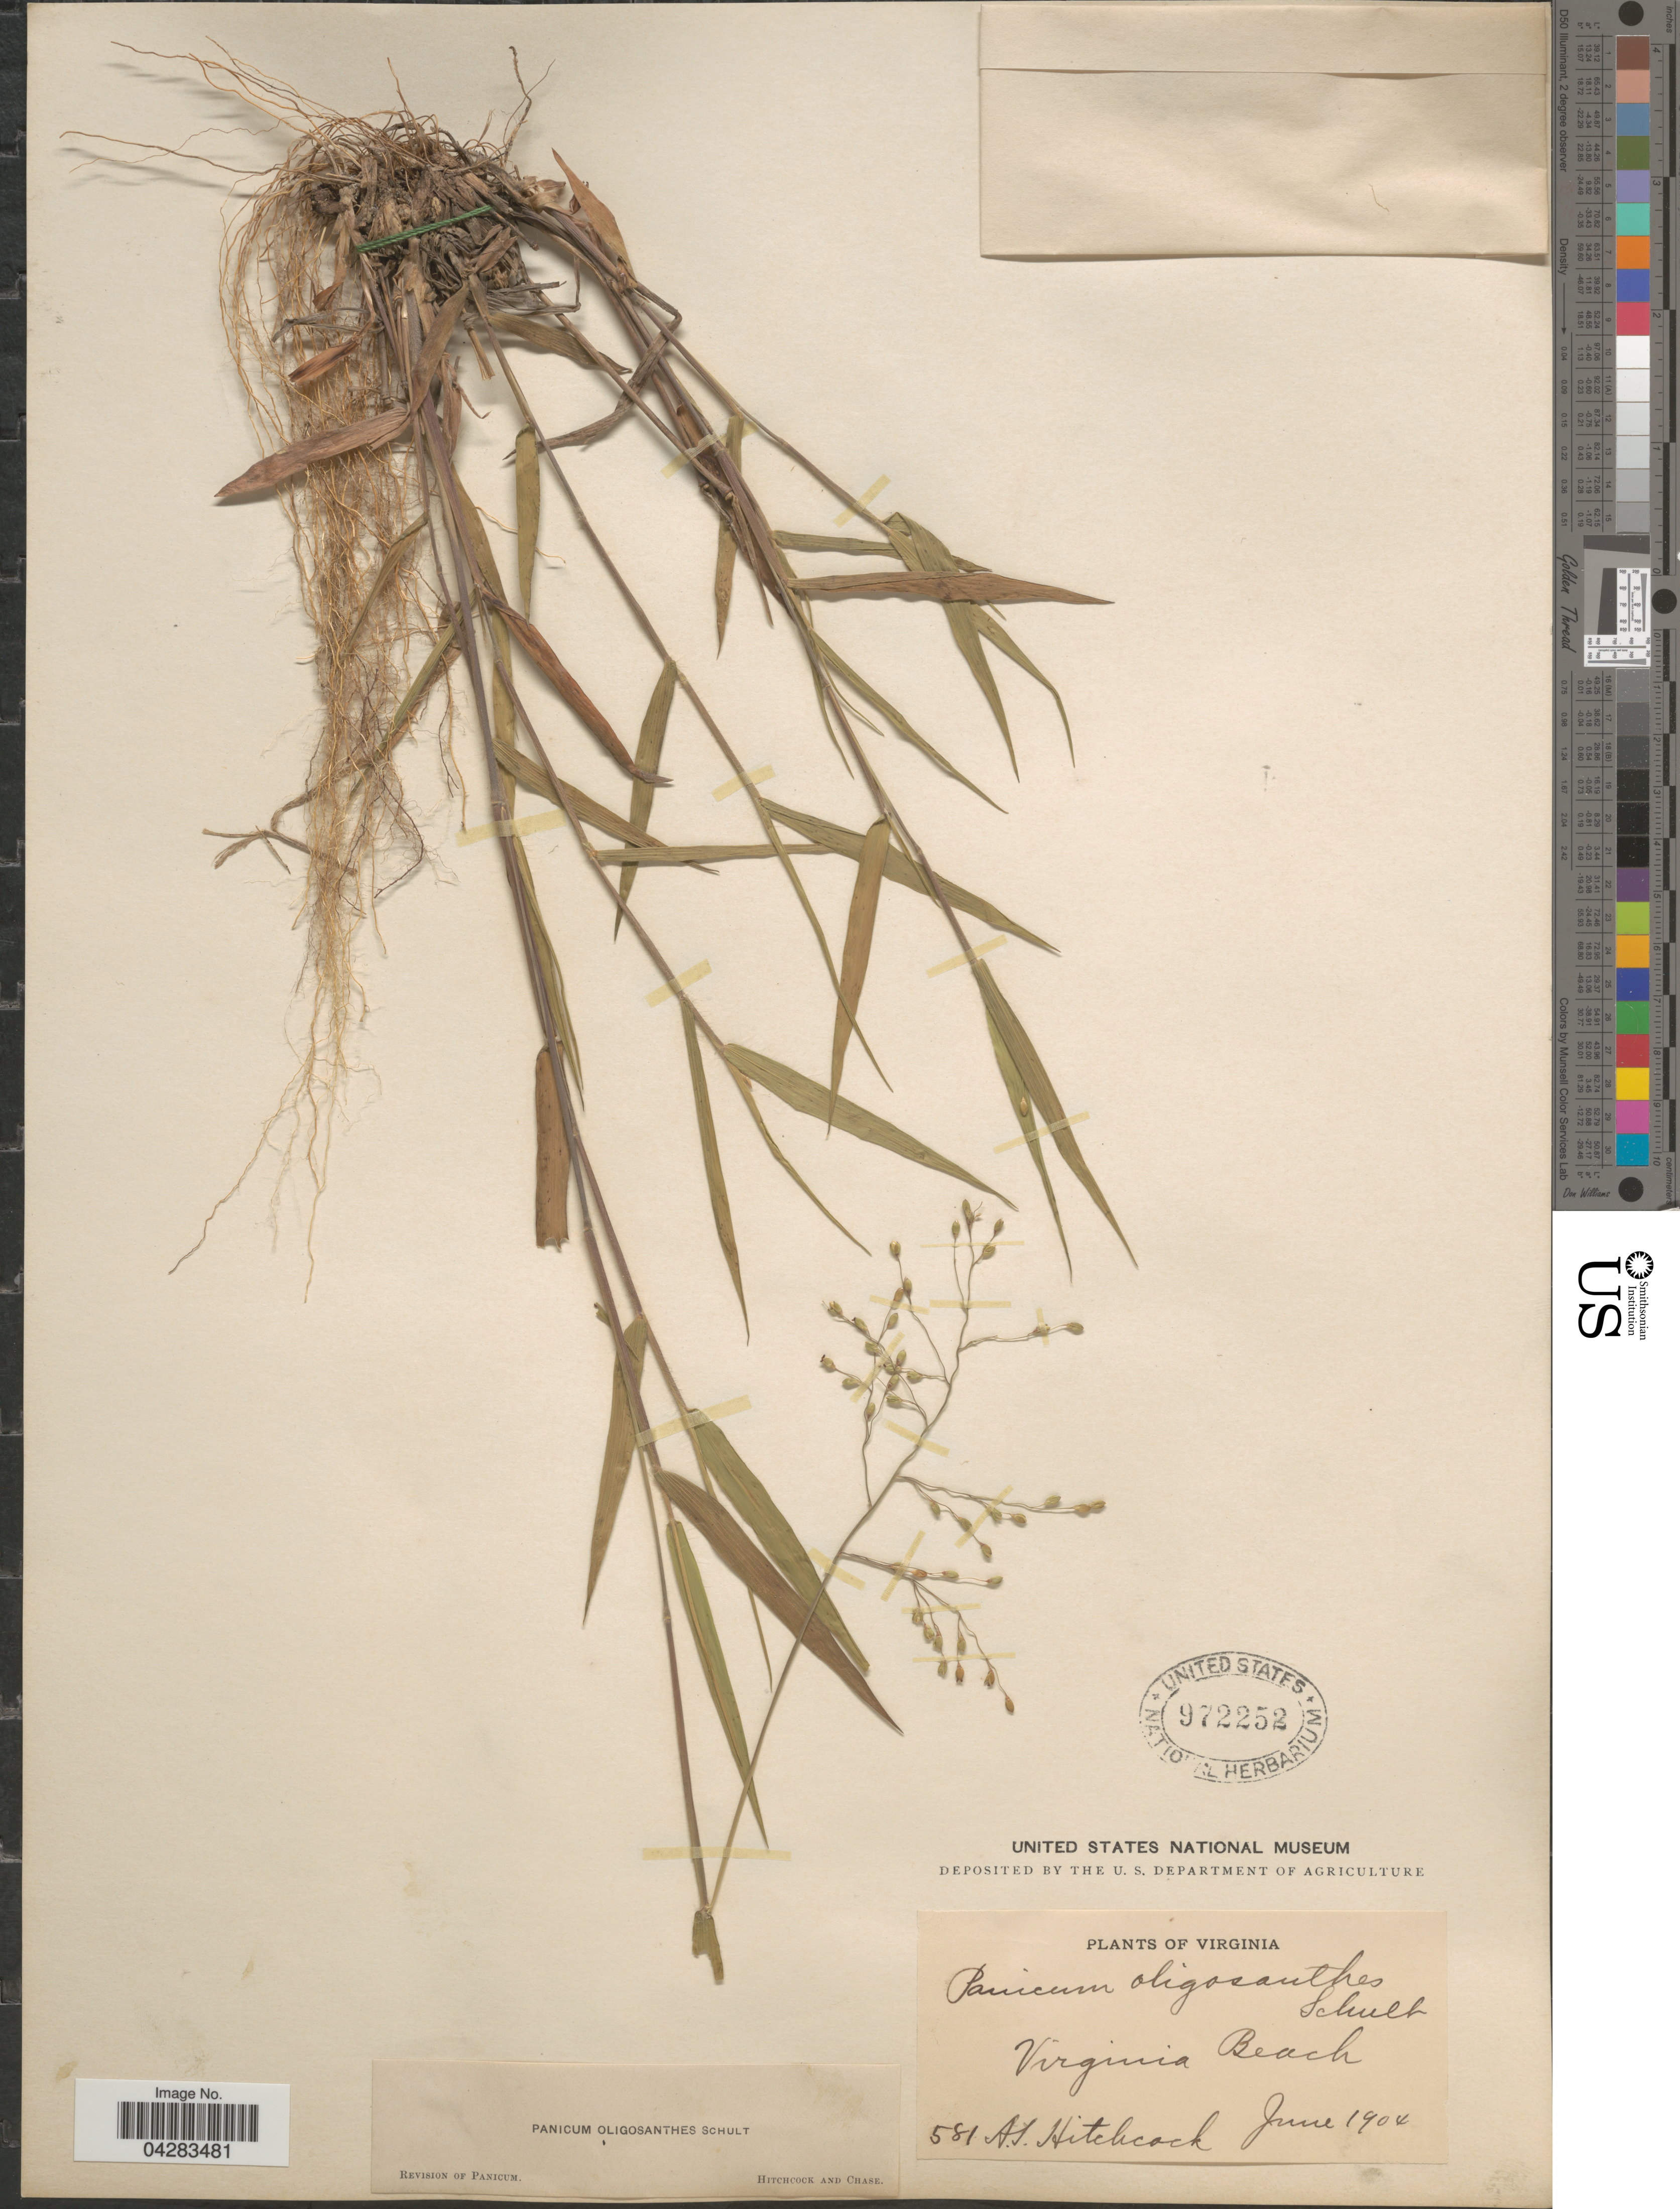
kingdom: Plantae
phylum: Tracheophyta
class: Liliopsida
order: Poales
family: Poaceae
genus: Dichanthelium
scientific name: Dichanthelium oligosanthes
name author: (Schult.) Gould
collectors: A. S. Hitchcock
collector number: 581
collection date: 1904-06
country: United States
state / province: Virginia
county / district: City of Virginia Beach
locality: Virginia Beach.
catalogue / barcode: US 972252